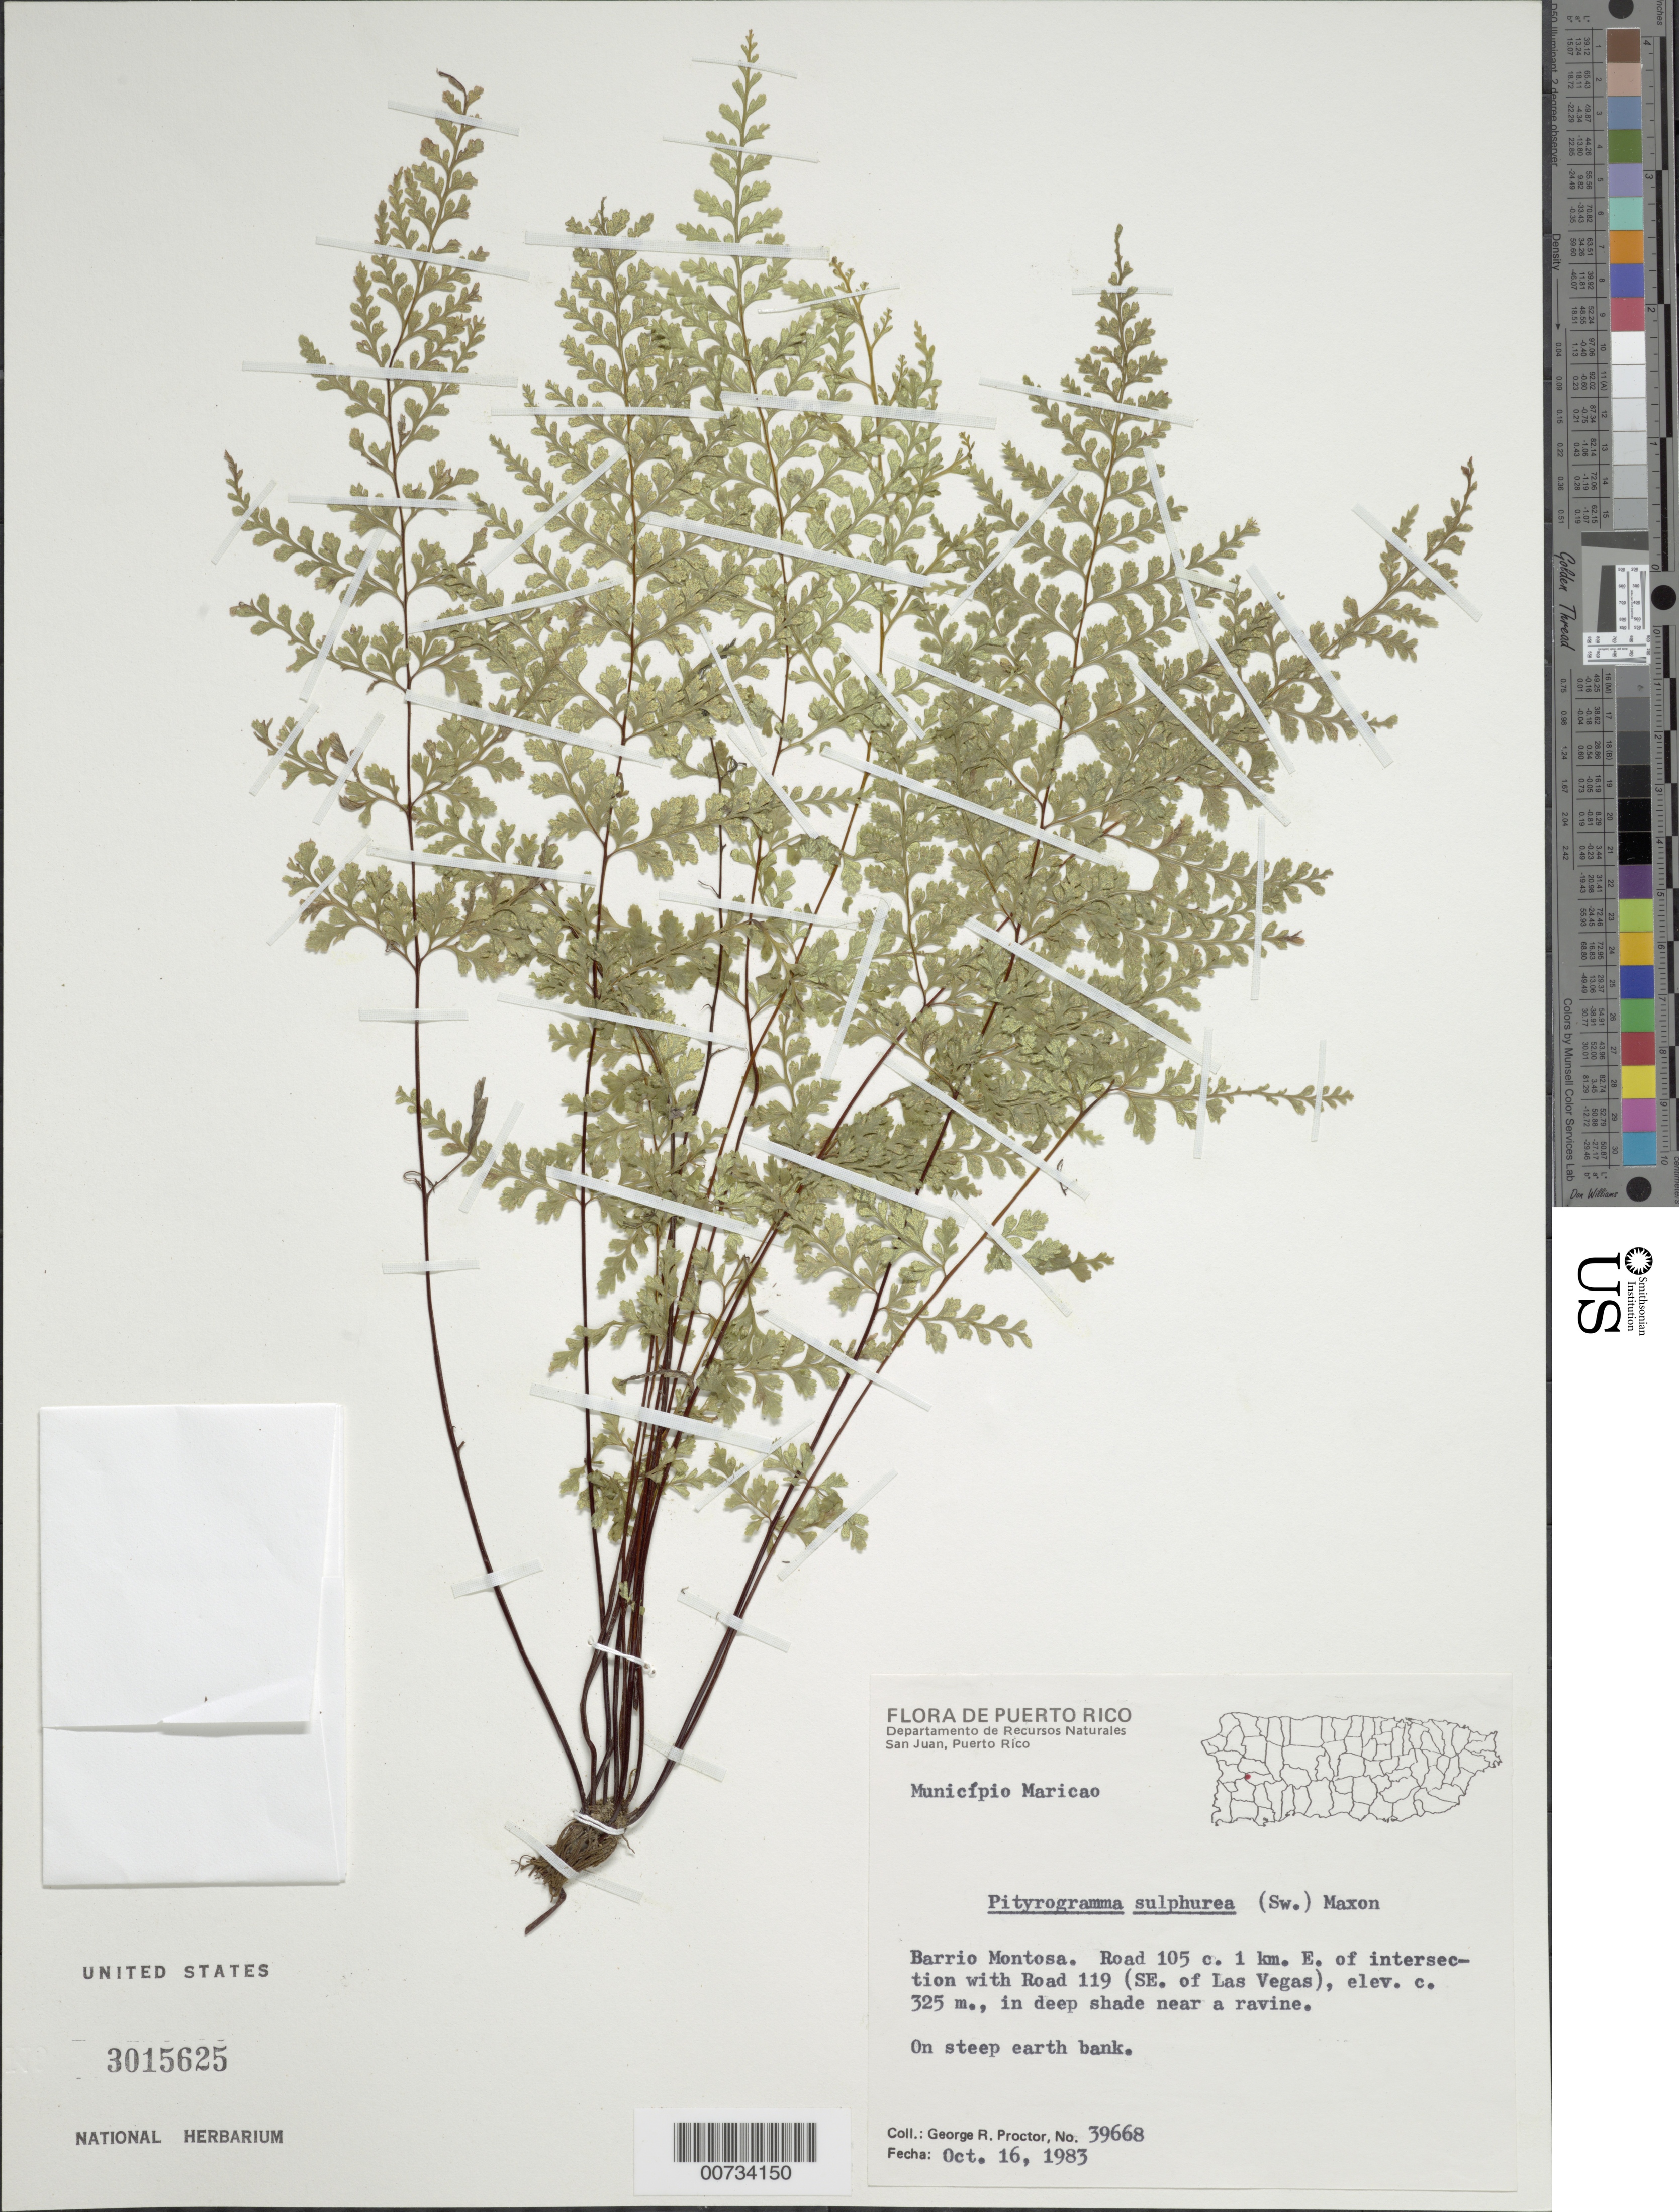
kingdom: Plantae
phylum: Tracheophyta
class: Polypodiopsida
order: Polypodiales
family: Pteridaceae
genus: Pityrogramma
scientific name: Pityrogramma sulphurea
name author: (Sw.) Maxon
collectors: G. R. Proctor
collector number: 39668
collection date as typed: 16 Oct 1983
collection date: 1983-10-16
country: Puerto Rico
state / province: Maricao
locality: Barrio Montoso: Road 105 c. 1 km E of intersection w/Road 119 (SE of Las Vegas)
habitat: In deep shade near a ravine; on steep earth bank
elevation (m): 325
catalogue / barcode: US 3015625